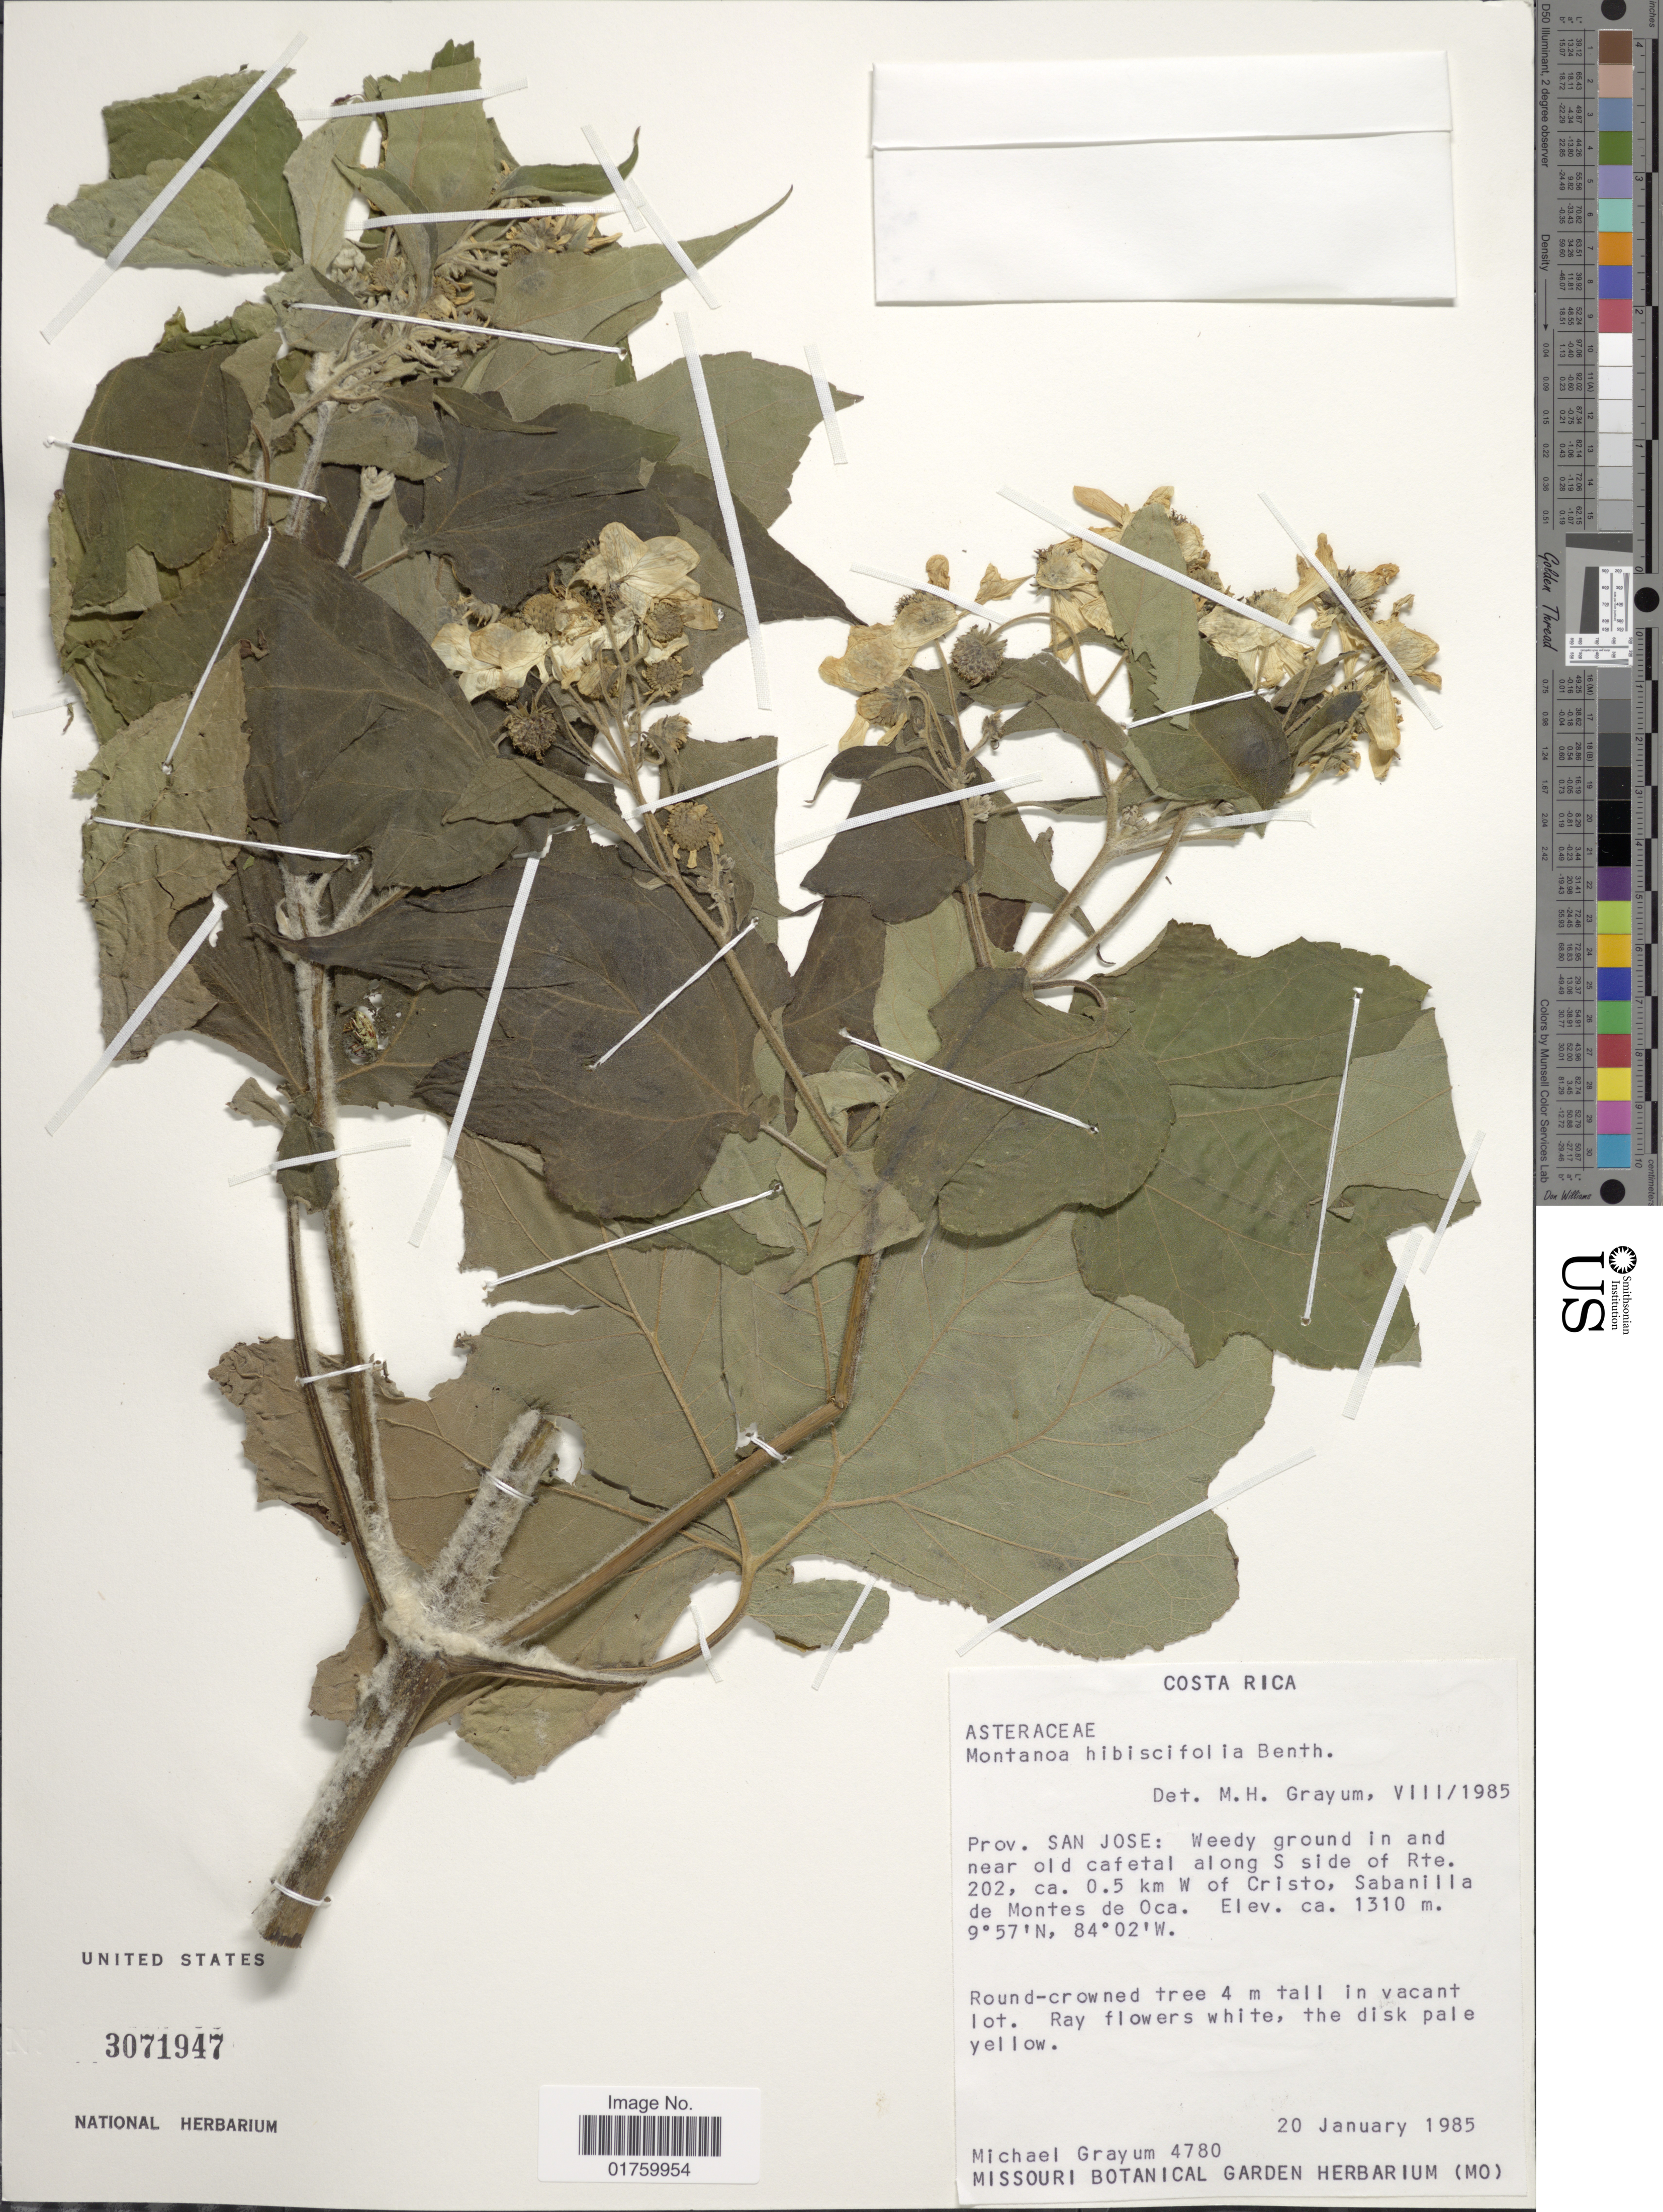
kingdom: Plantae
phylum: Tracheophyta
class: Magnoliopsida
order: Asterales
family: Asteraceae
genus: Montanoa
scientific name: Montanoa hibiscifolia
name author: Benth.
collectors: M. H. Grayum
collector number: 4780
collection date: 1985-01-20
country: Costa Rica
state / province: San José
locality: Weedy ground in and near old cafetal along S side of Rte. 202, ca. 0.5 km W of Cristo, Sabanilla de Montes de Oca.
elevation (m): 1310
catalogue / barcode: US 3071947